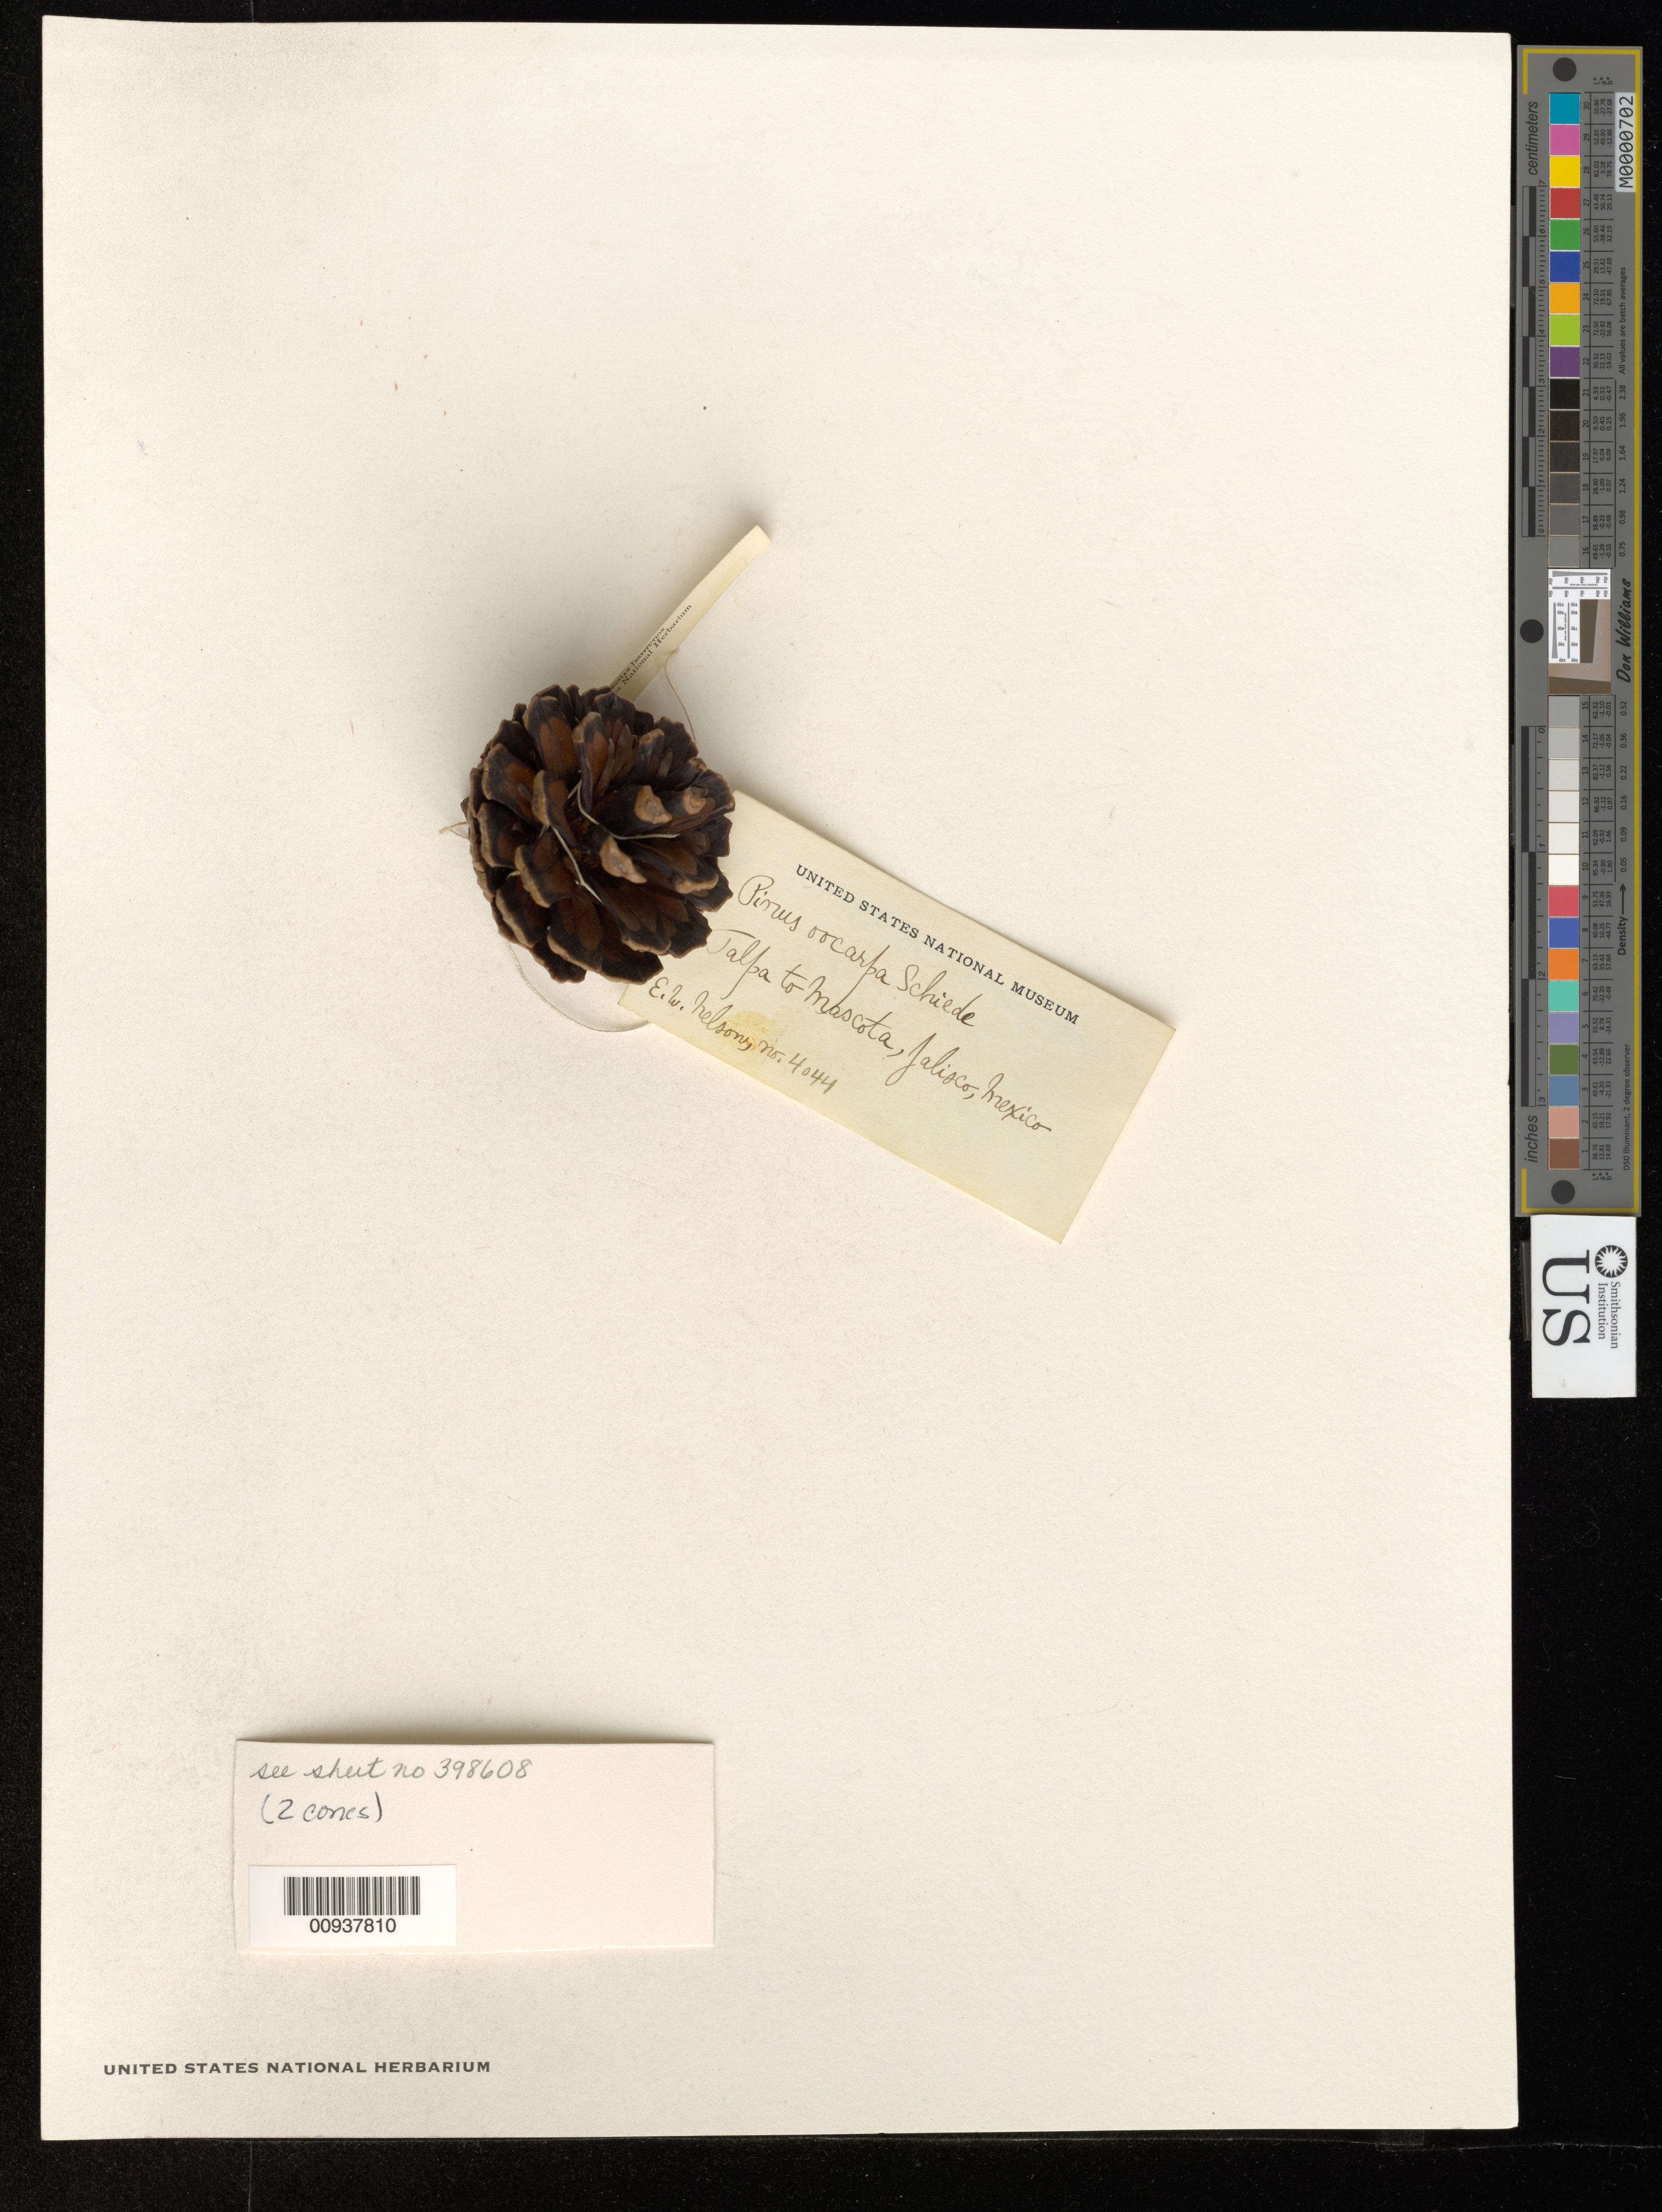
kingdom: Plantae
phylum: Tracheophyta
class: Pinopsida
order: Pinales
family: Pinaceae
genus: Pinus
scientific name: Pinus oocarpa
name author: Schiede ex Schltdl.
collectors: E. W. Nelson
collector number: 4044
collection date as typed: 13 Mar 1897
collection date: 1897-03-13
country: Mexico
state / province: Jalisco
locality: Along road between Talpa and Mascota.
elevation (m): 1311